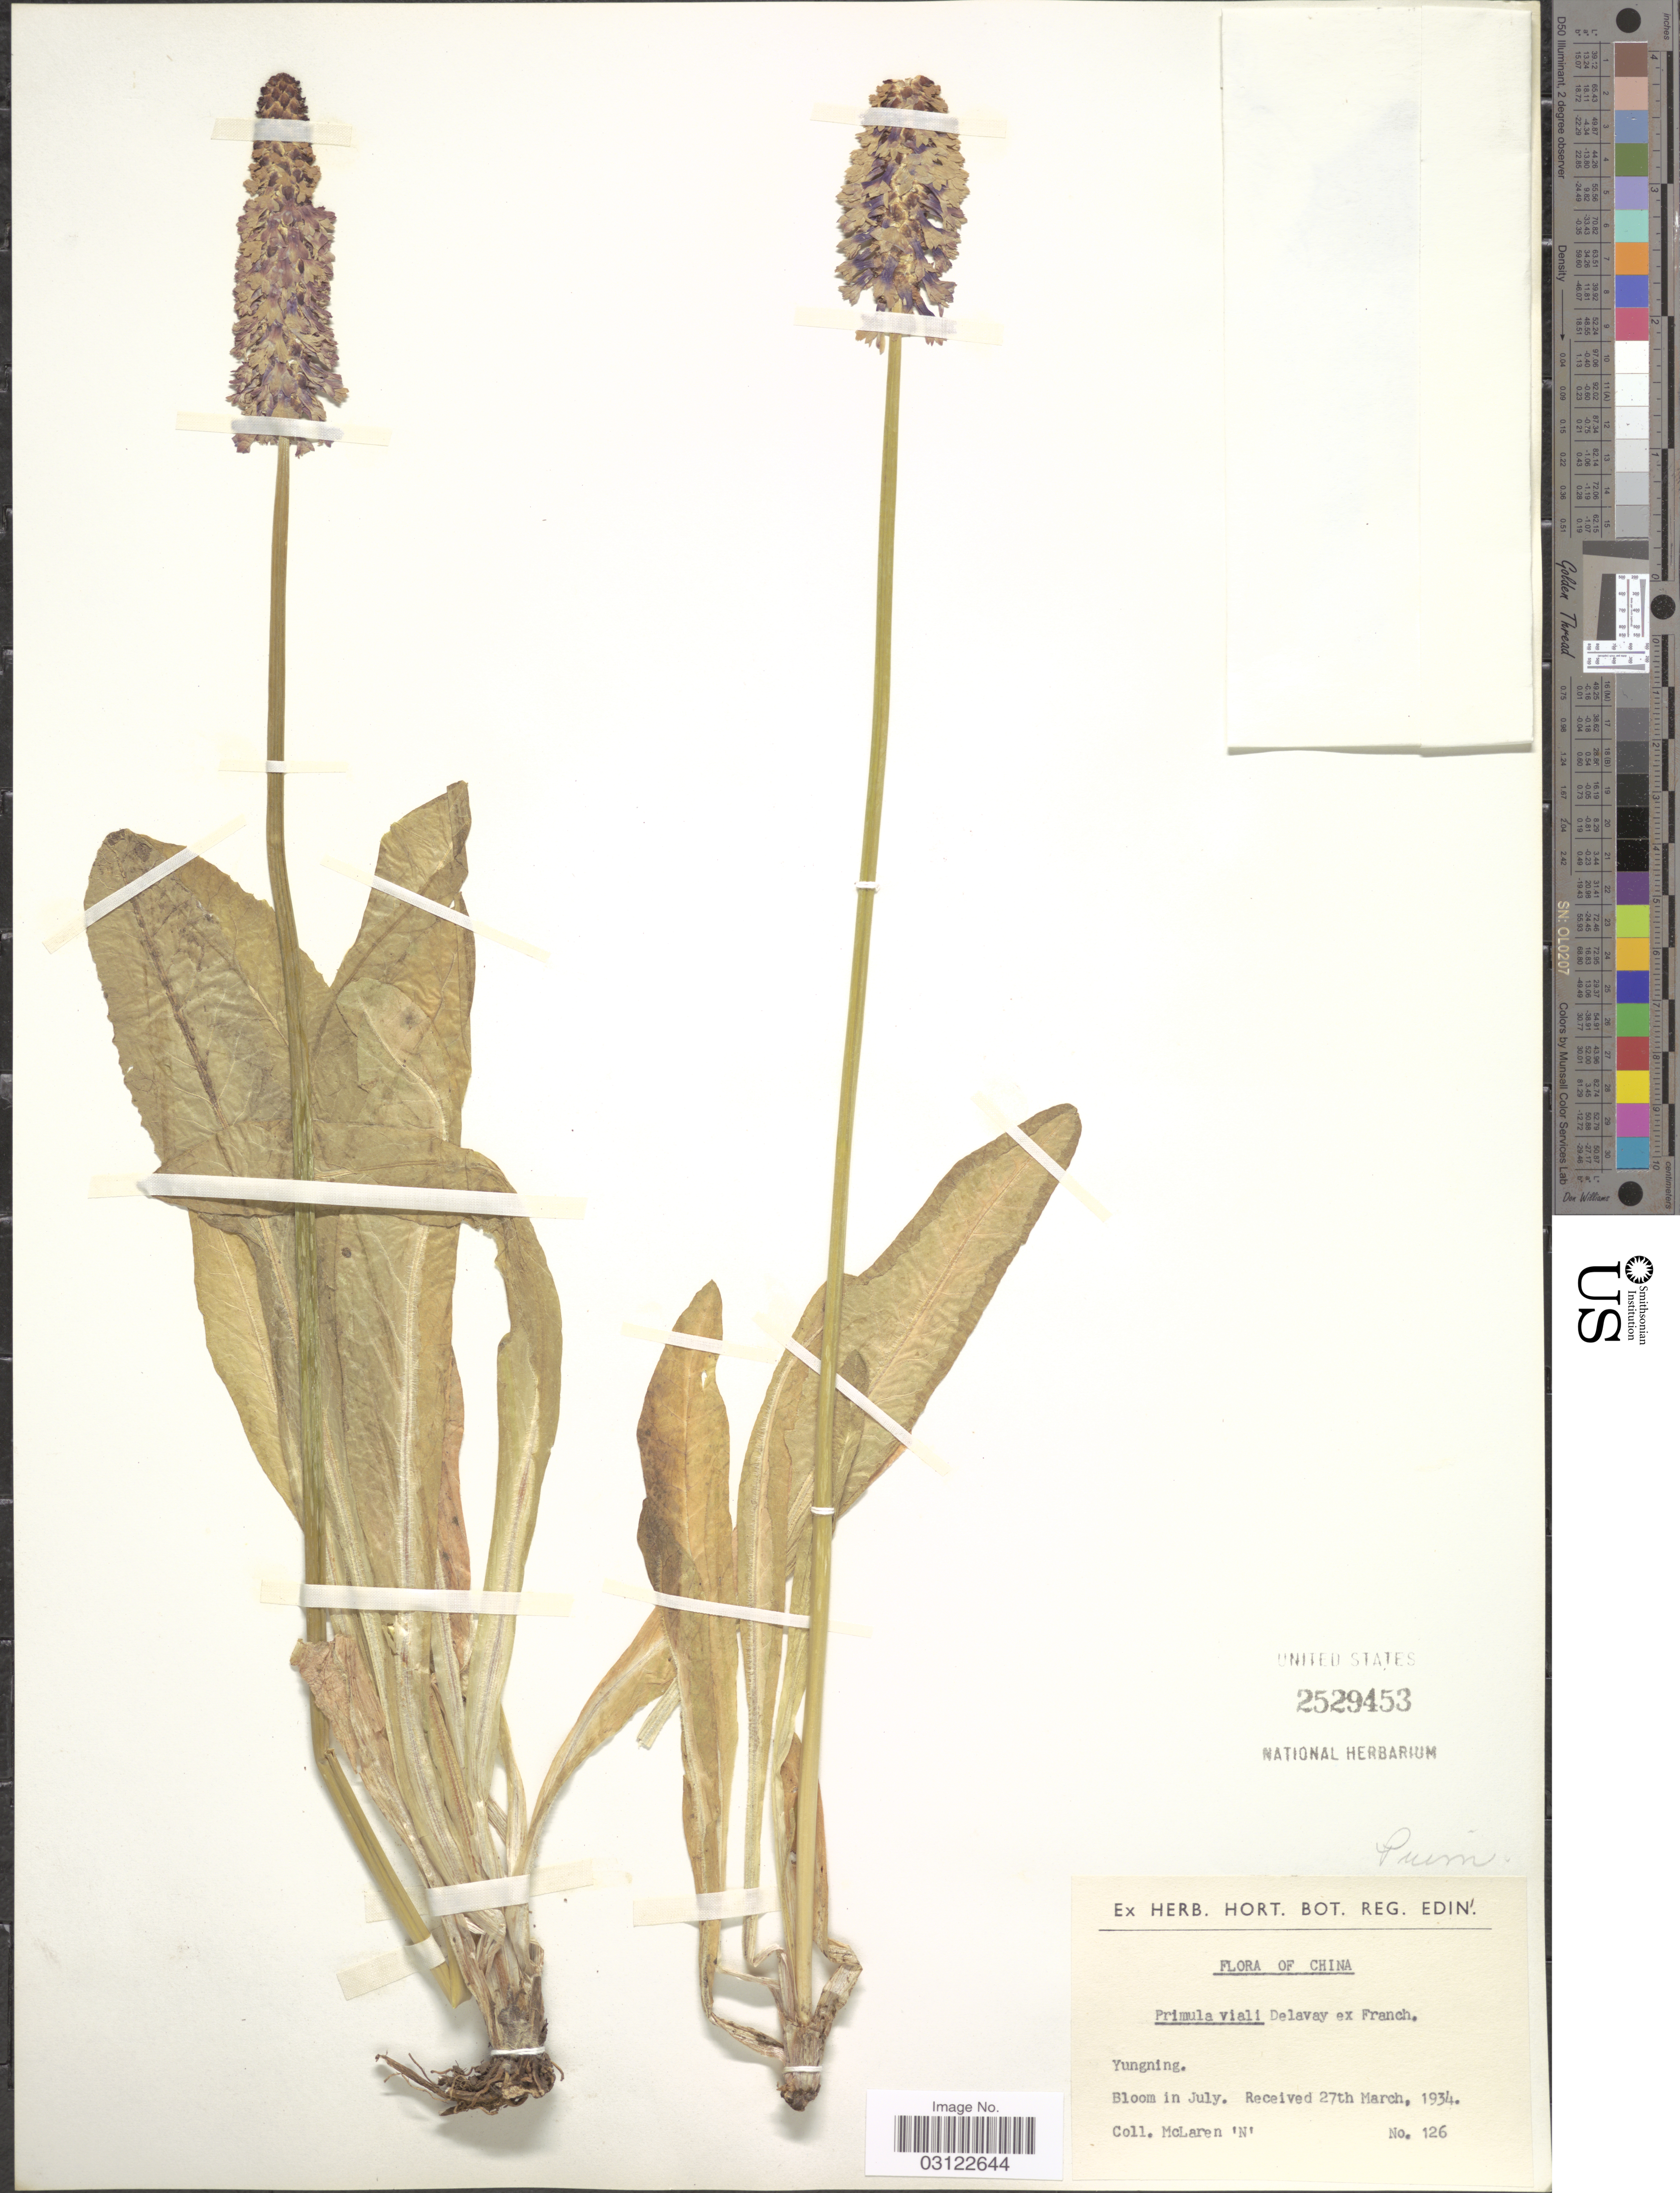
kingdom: Plantae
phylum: Tracheophyta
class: Magnoliopsida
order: Ericales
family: Primulaceae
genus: Primula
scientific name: Primula vialii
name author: Delavay ex Franch.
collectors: McLaren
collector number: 126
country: China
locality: Yungning.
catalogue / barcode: US 2529453